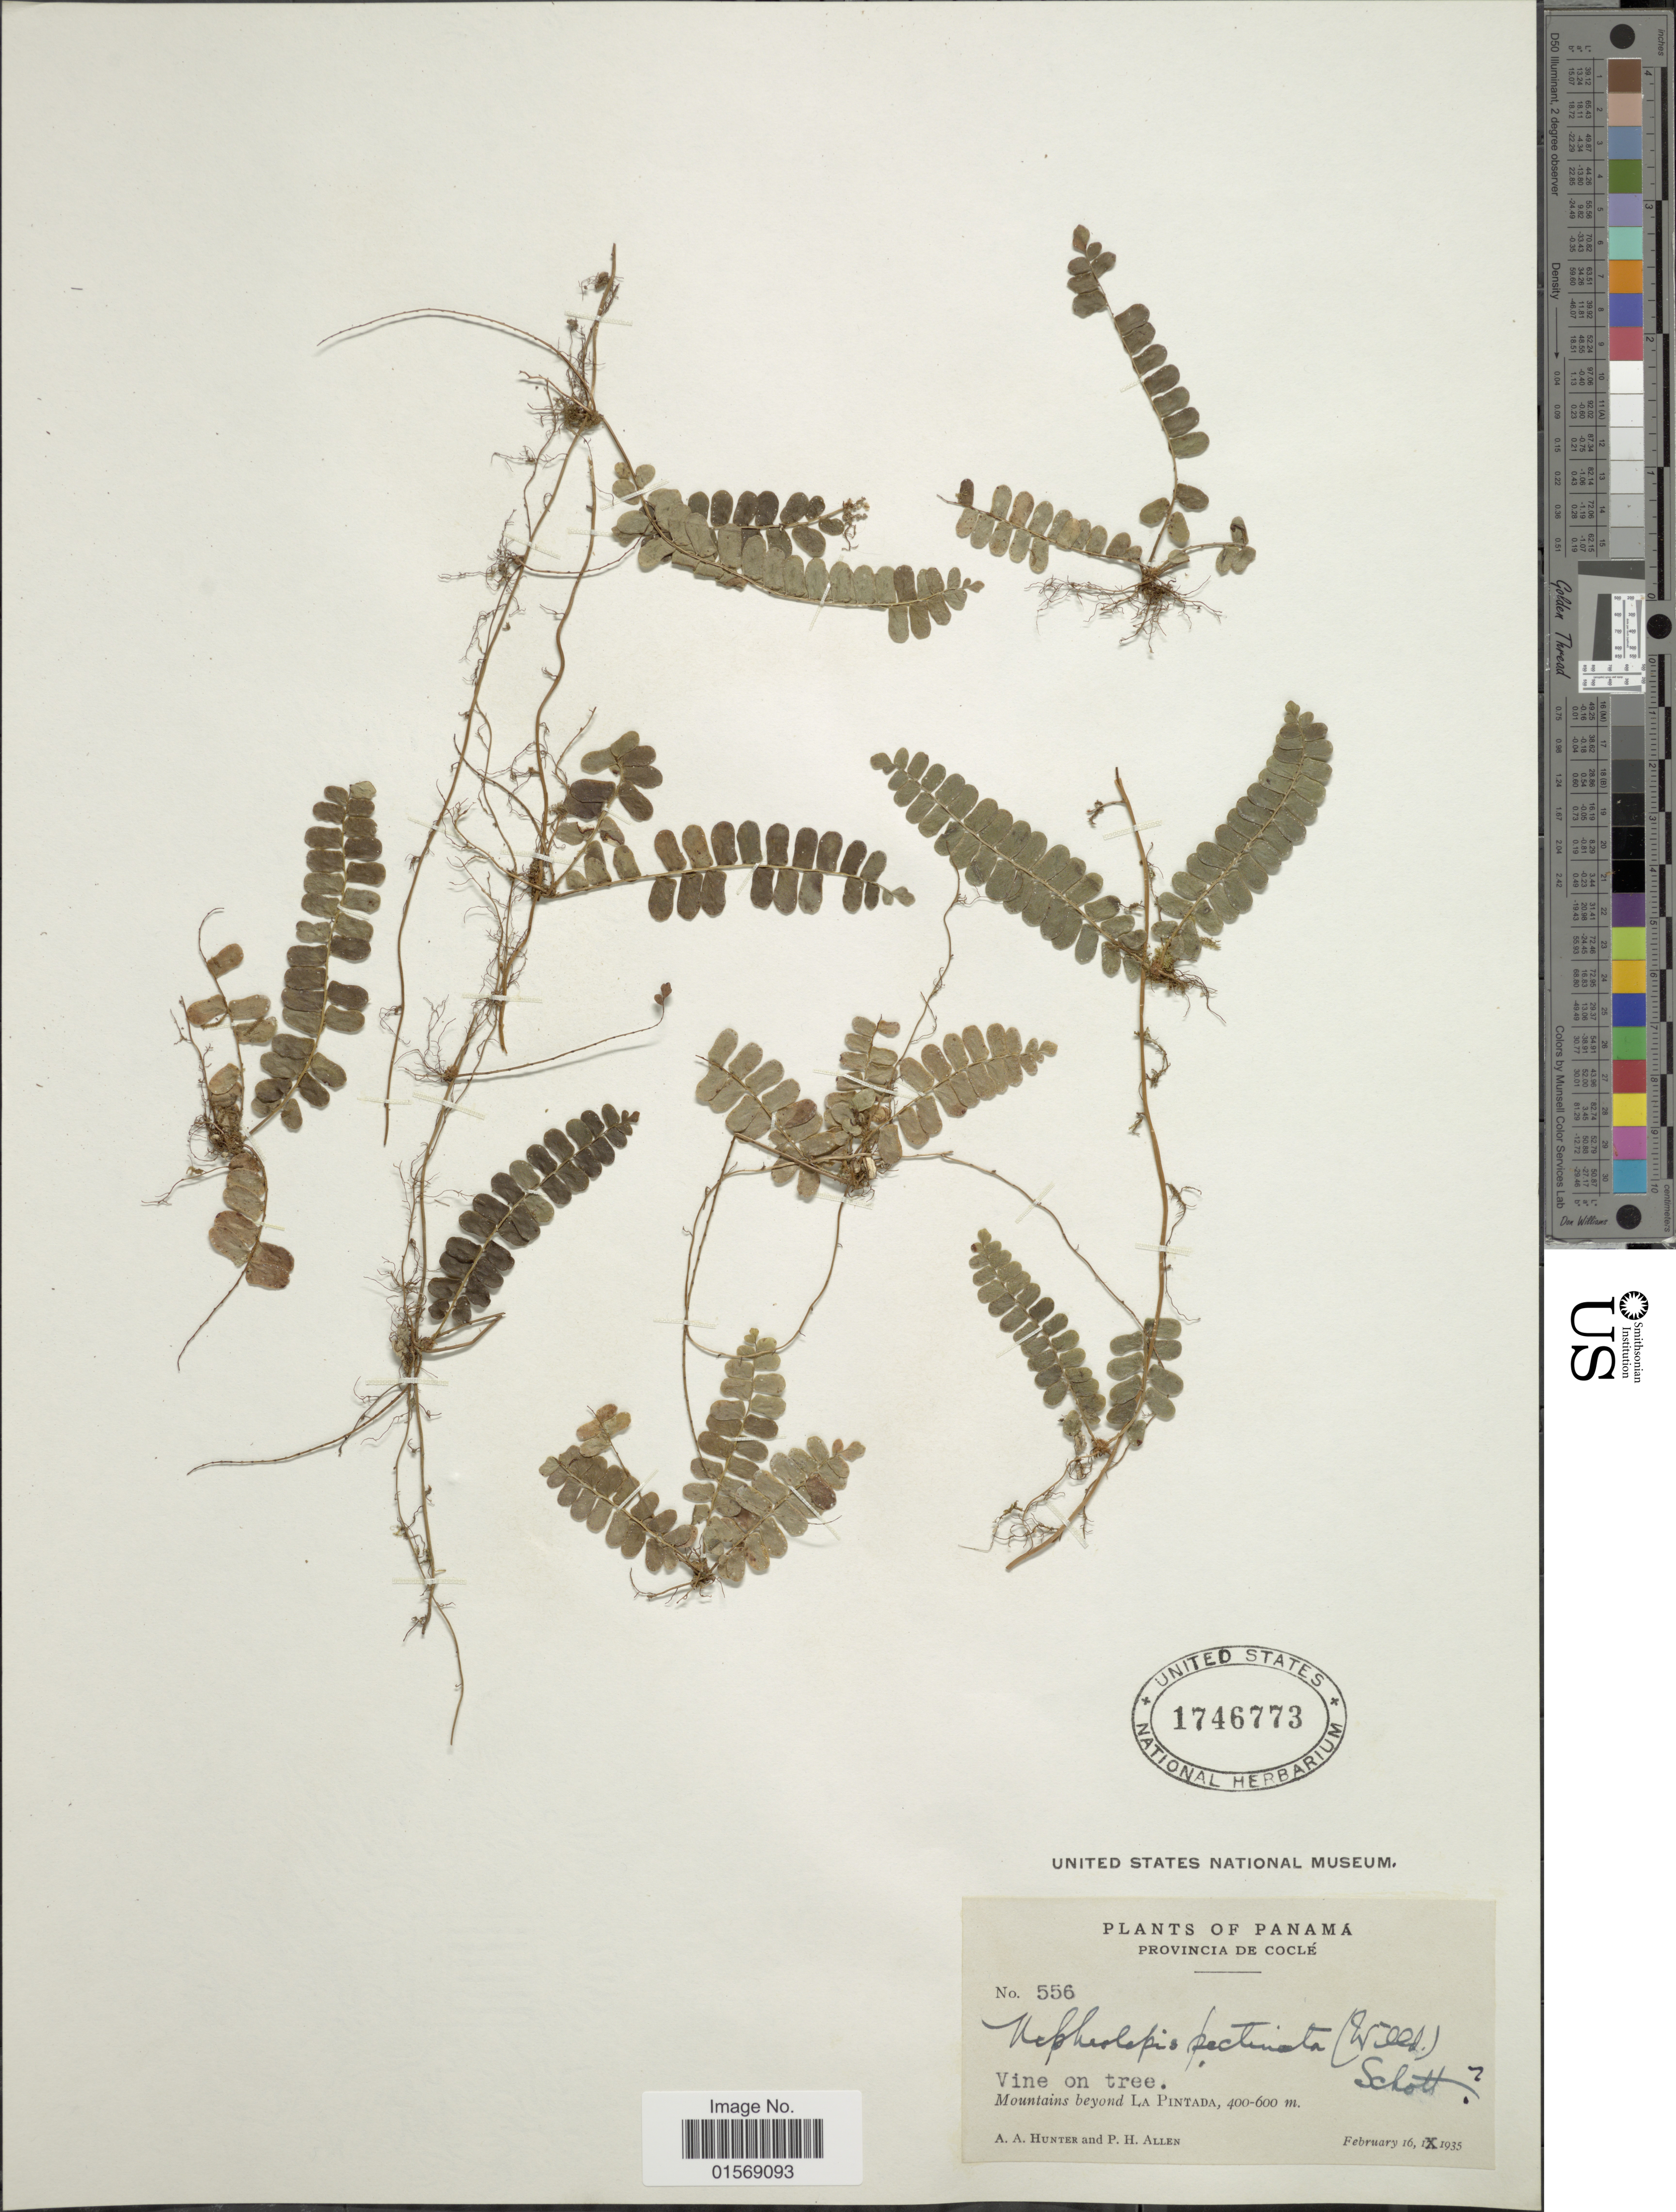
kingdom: Plantae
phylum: Tracheophyta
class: Polypodiopsida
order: Polypodiales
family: Nephrolepidaceae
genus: Nephrolepis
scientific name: Nephrolepis pectinata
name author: (Willd.) Schott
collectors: A. Hunter & P. H. Allen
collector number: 556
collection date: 1935-02-16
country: Panama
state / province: Coclé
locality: Panama, Provincia de Cocle. Mountains beyond La Pintada.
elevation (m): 400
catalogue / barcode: US 1746773